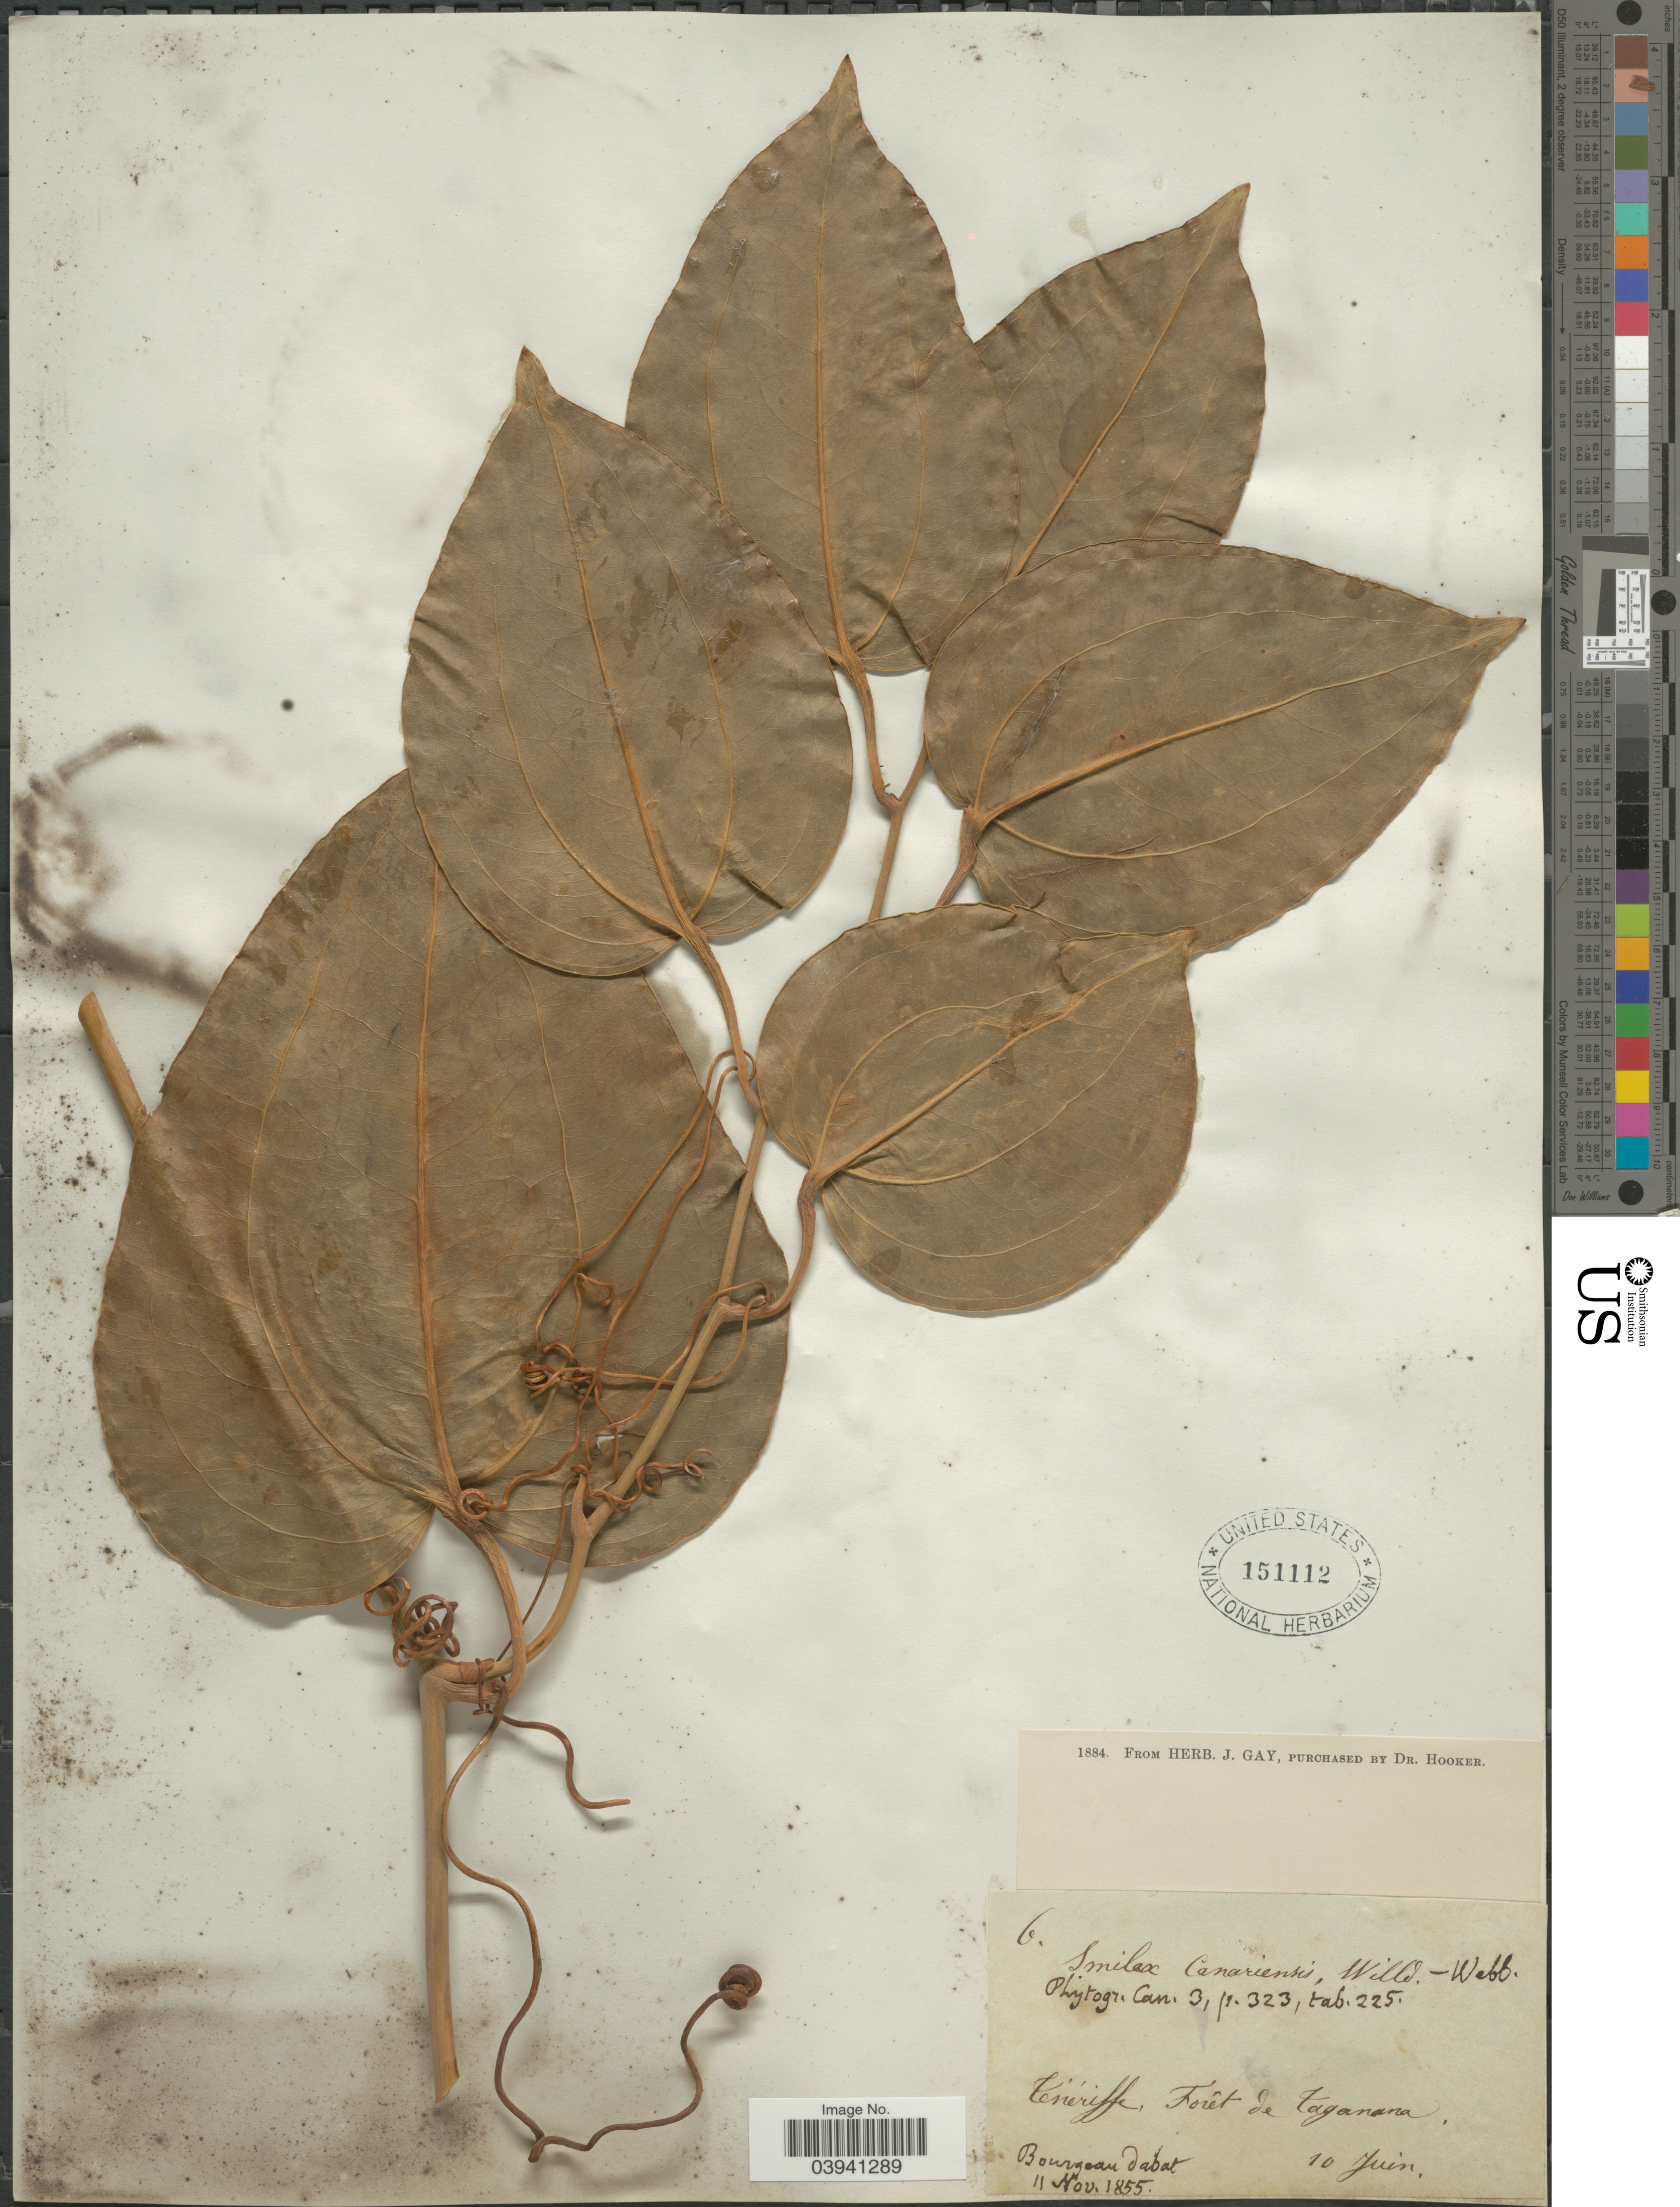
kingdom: Plantae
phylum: Tracheophyta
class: Liliopsida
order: Liliales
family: Smilacaceae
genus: Smilax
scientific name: Smilax canariensis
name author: Willd.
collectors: ex herb. J. Gay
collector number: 6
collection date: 1884-06-10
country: Spain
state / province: Canarias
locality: Tenériffe, Forêt de Taganana.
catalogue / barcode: US 151112